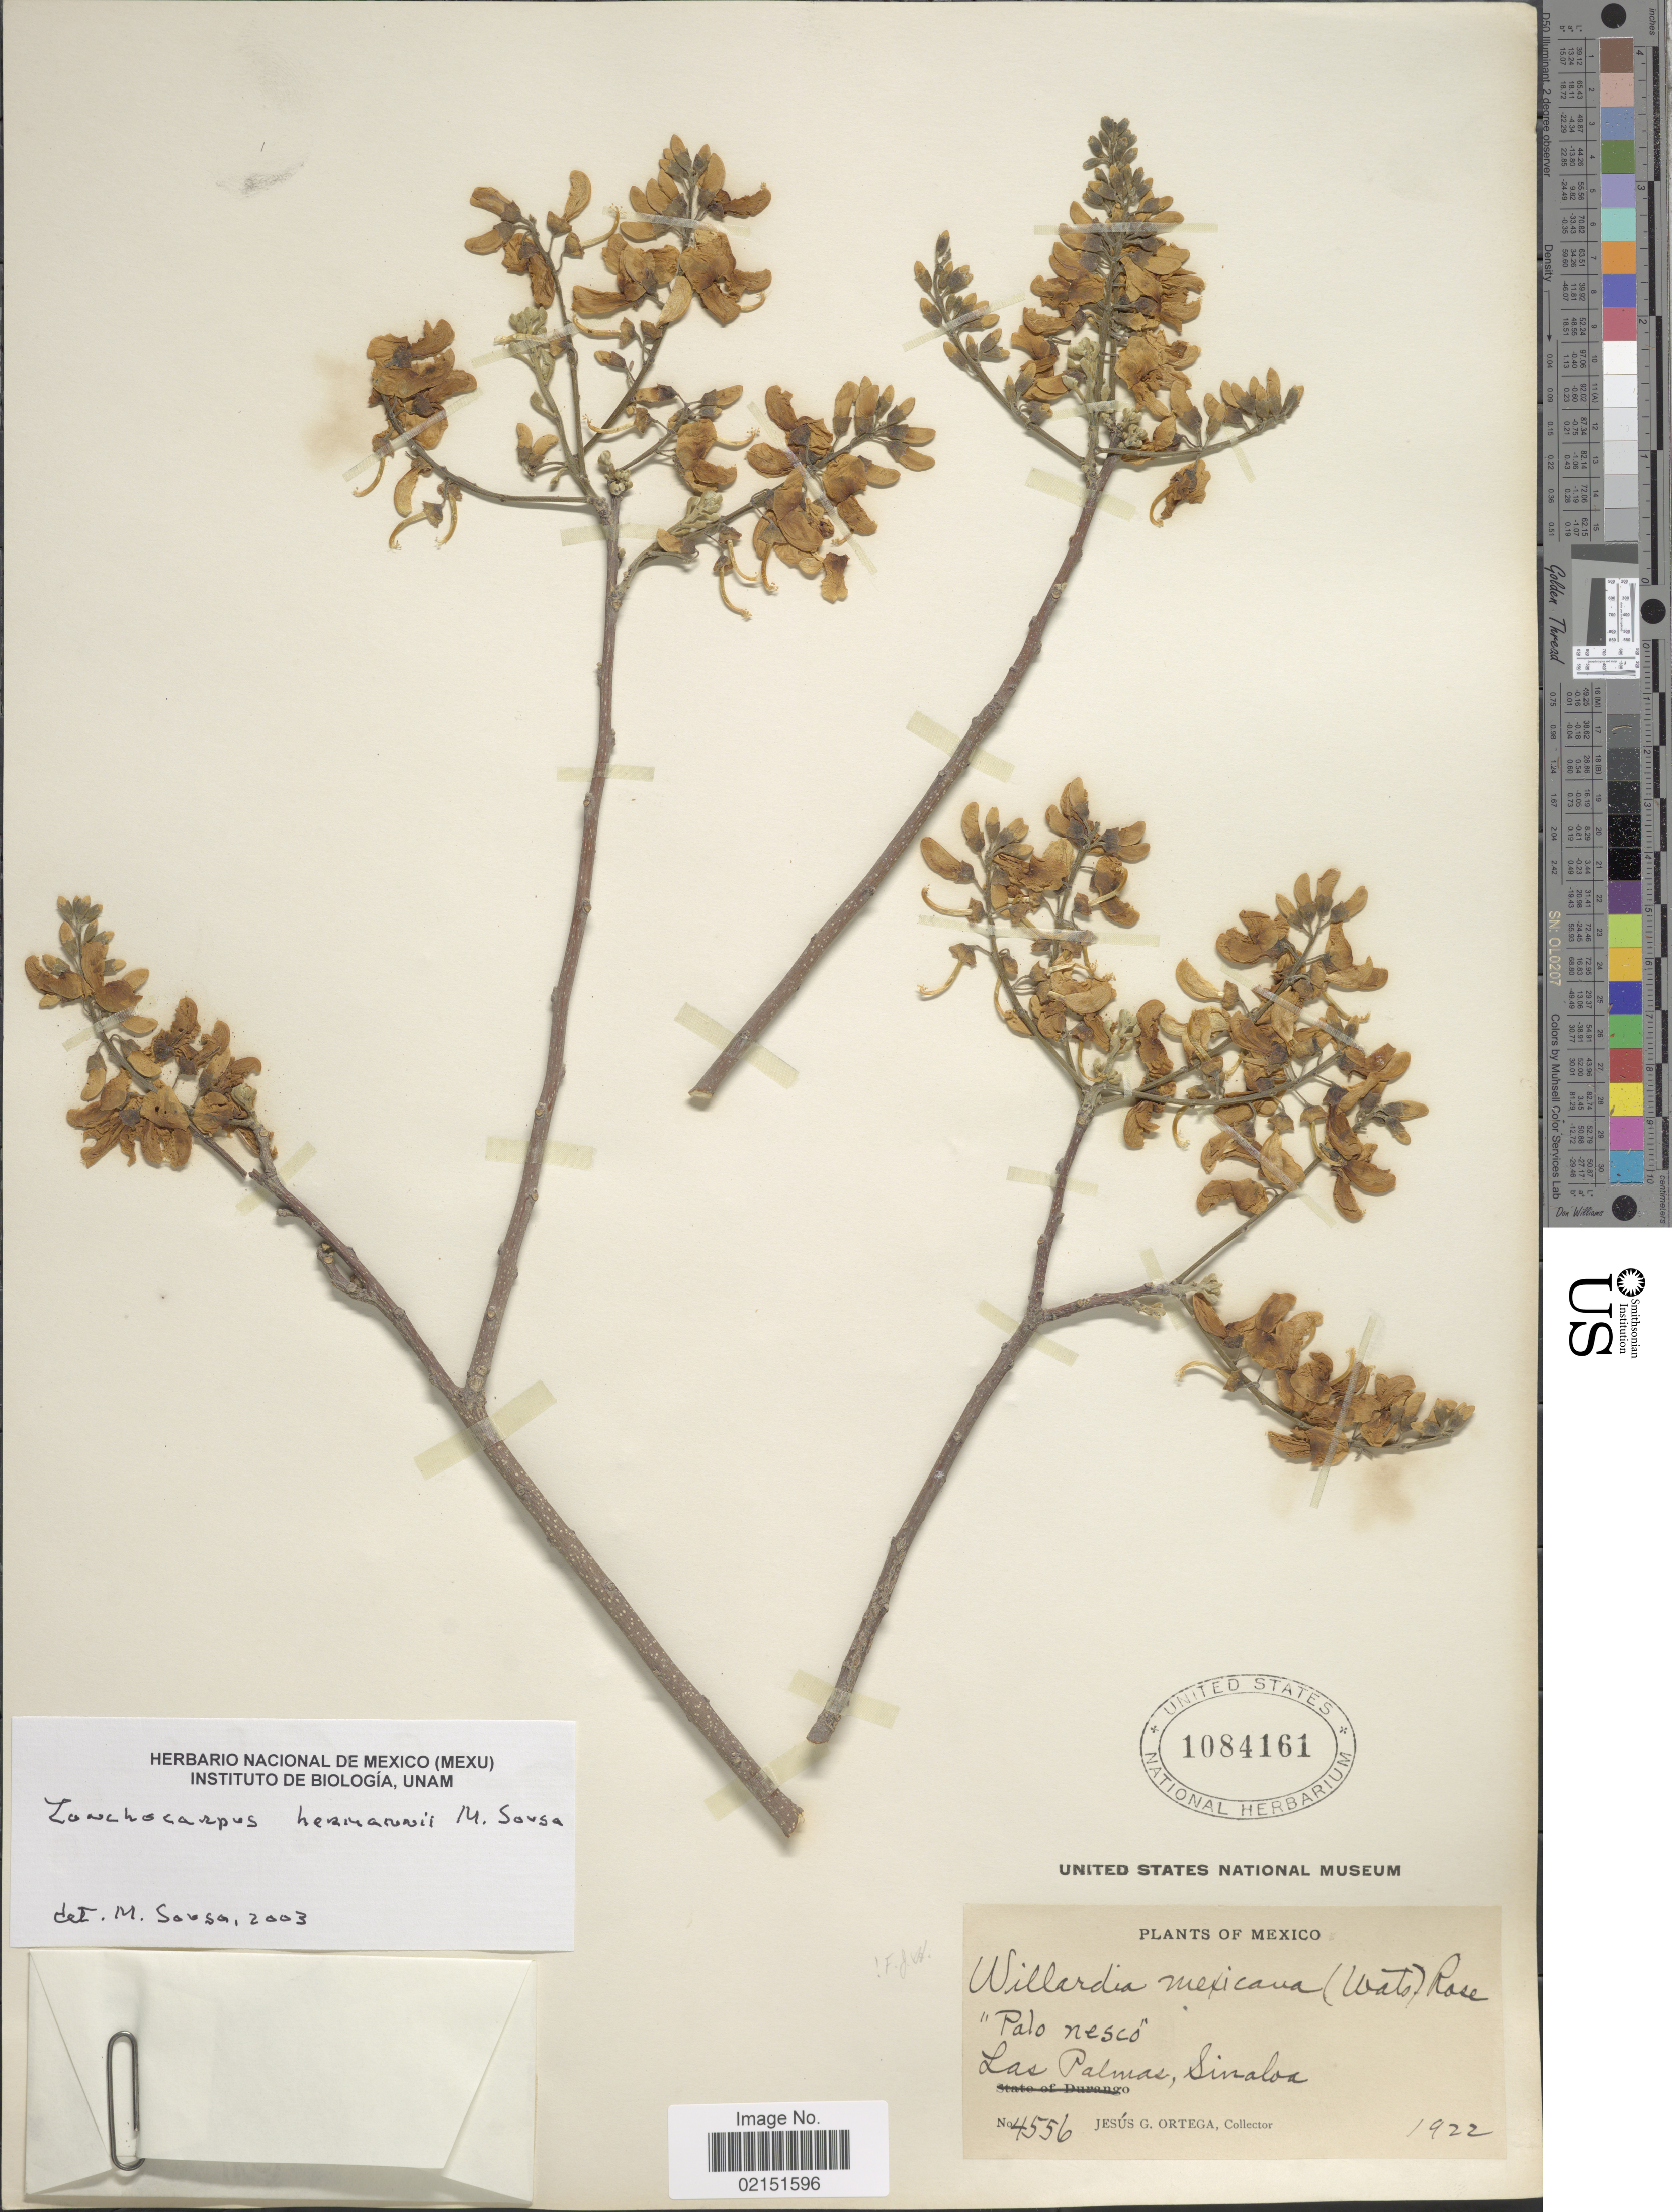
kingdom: Plantae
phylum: Tracheophyta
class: Magnoliopsida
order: Fabales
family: Fabaceae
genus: Lonchocarpus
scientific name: Lonchocarpus hermannii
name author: M. Sousa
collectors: J. Ortega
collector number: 4556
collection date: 1922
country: Mexico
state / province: Sinaloa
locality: Las Palmas, Sinaloa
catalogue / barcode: US 1084161